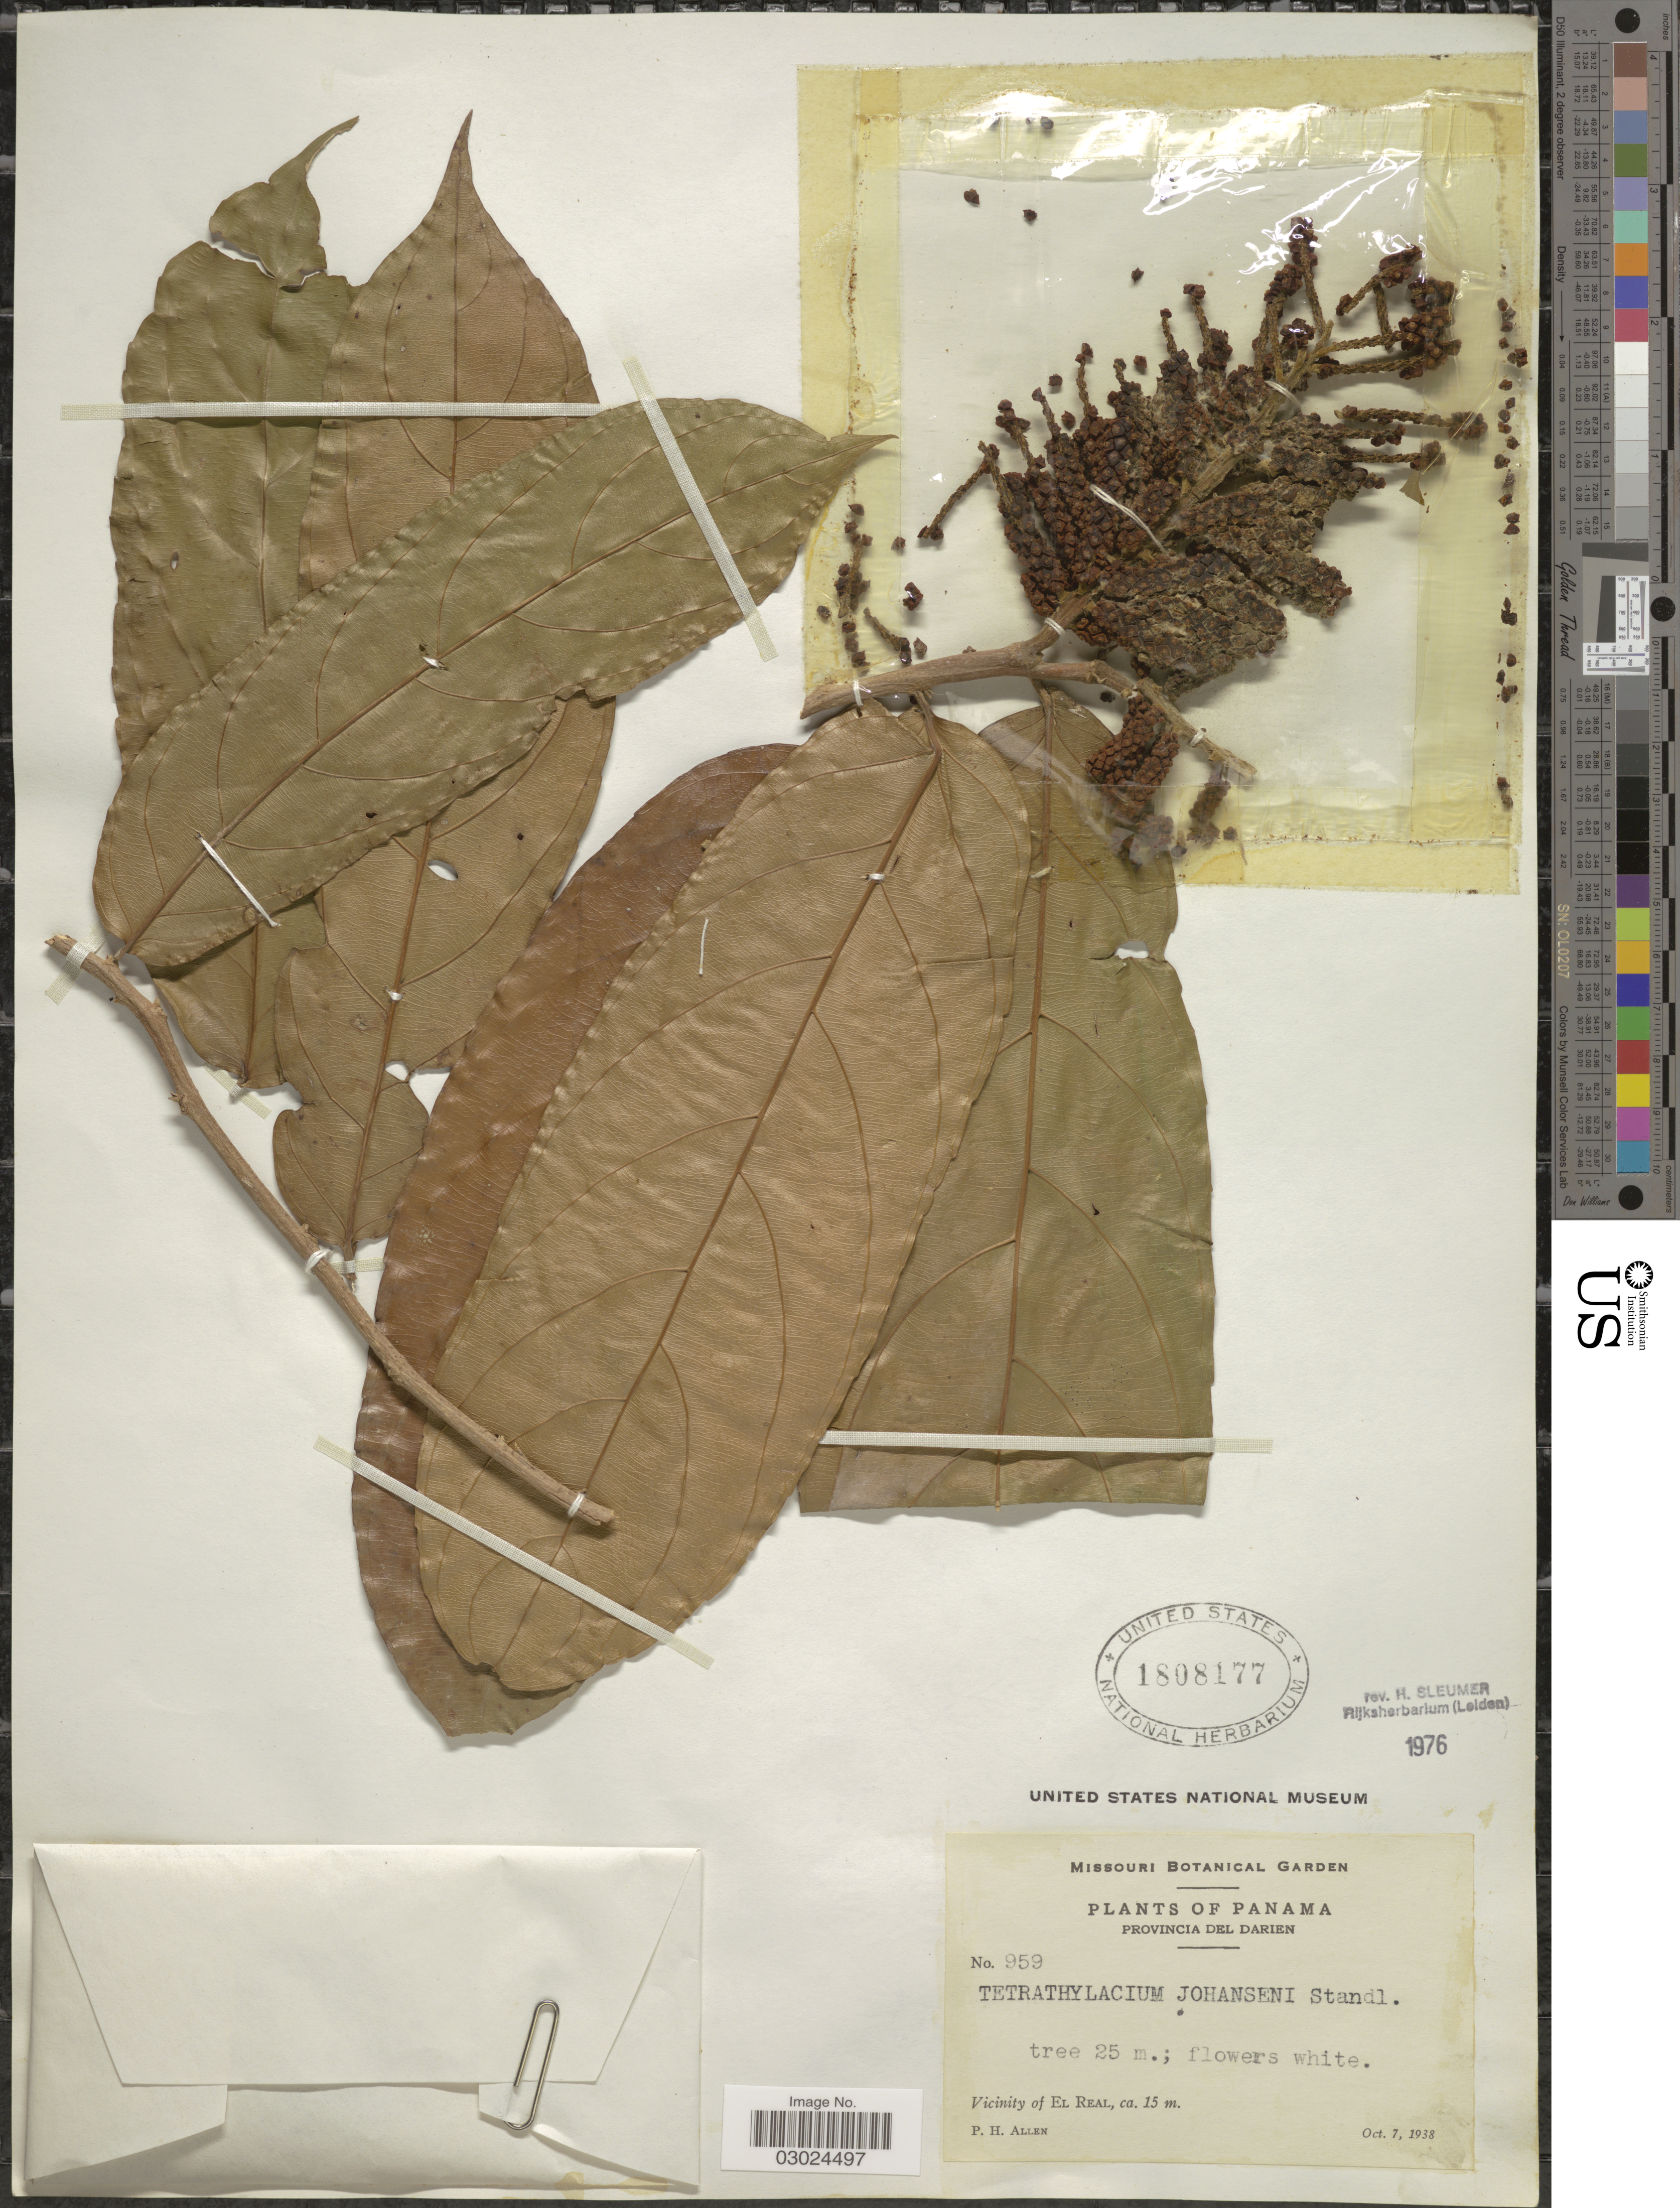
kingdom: Plantae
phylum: Tracheophyta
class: Magnoliopsida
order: Malpighiales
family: Salicaceae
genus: Tetrathylacium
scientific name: Tetrathylacium johansenii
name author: Standl.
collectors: P. H. Allen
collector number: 959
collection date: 1938-10-07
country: Panama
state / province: Darién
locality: Vicinity of El Real.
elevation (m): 15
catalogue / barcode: US 1808177